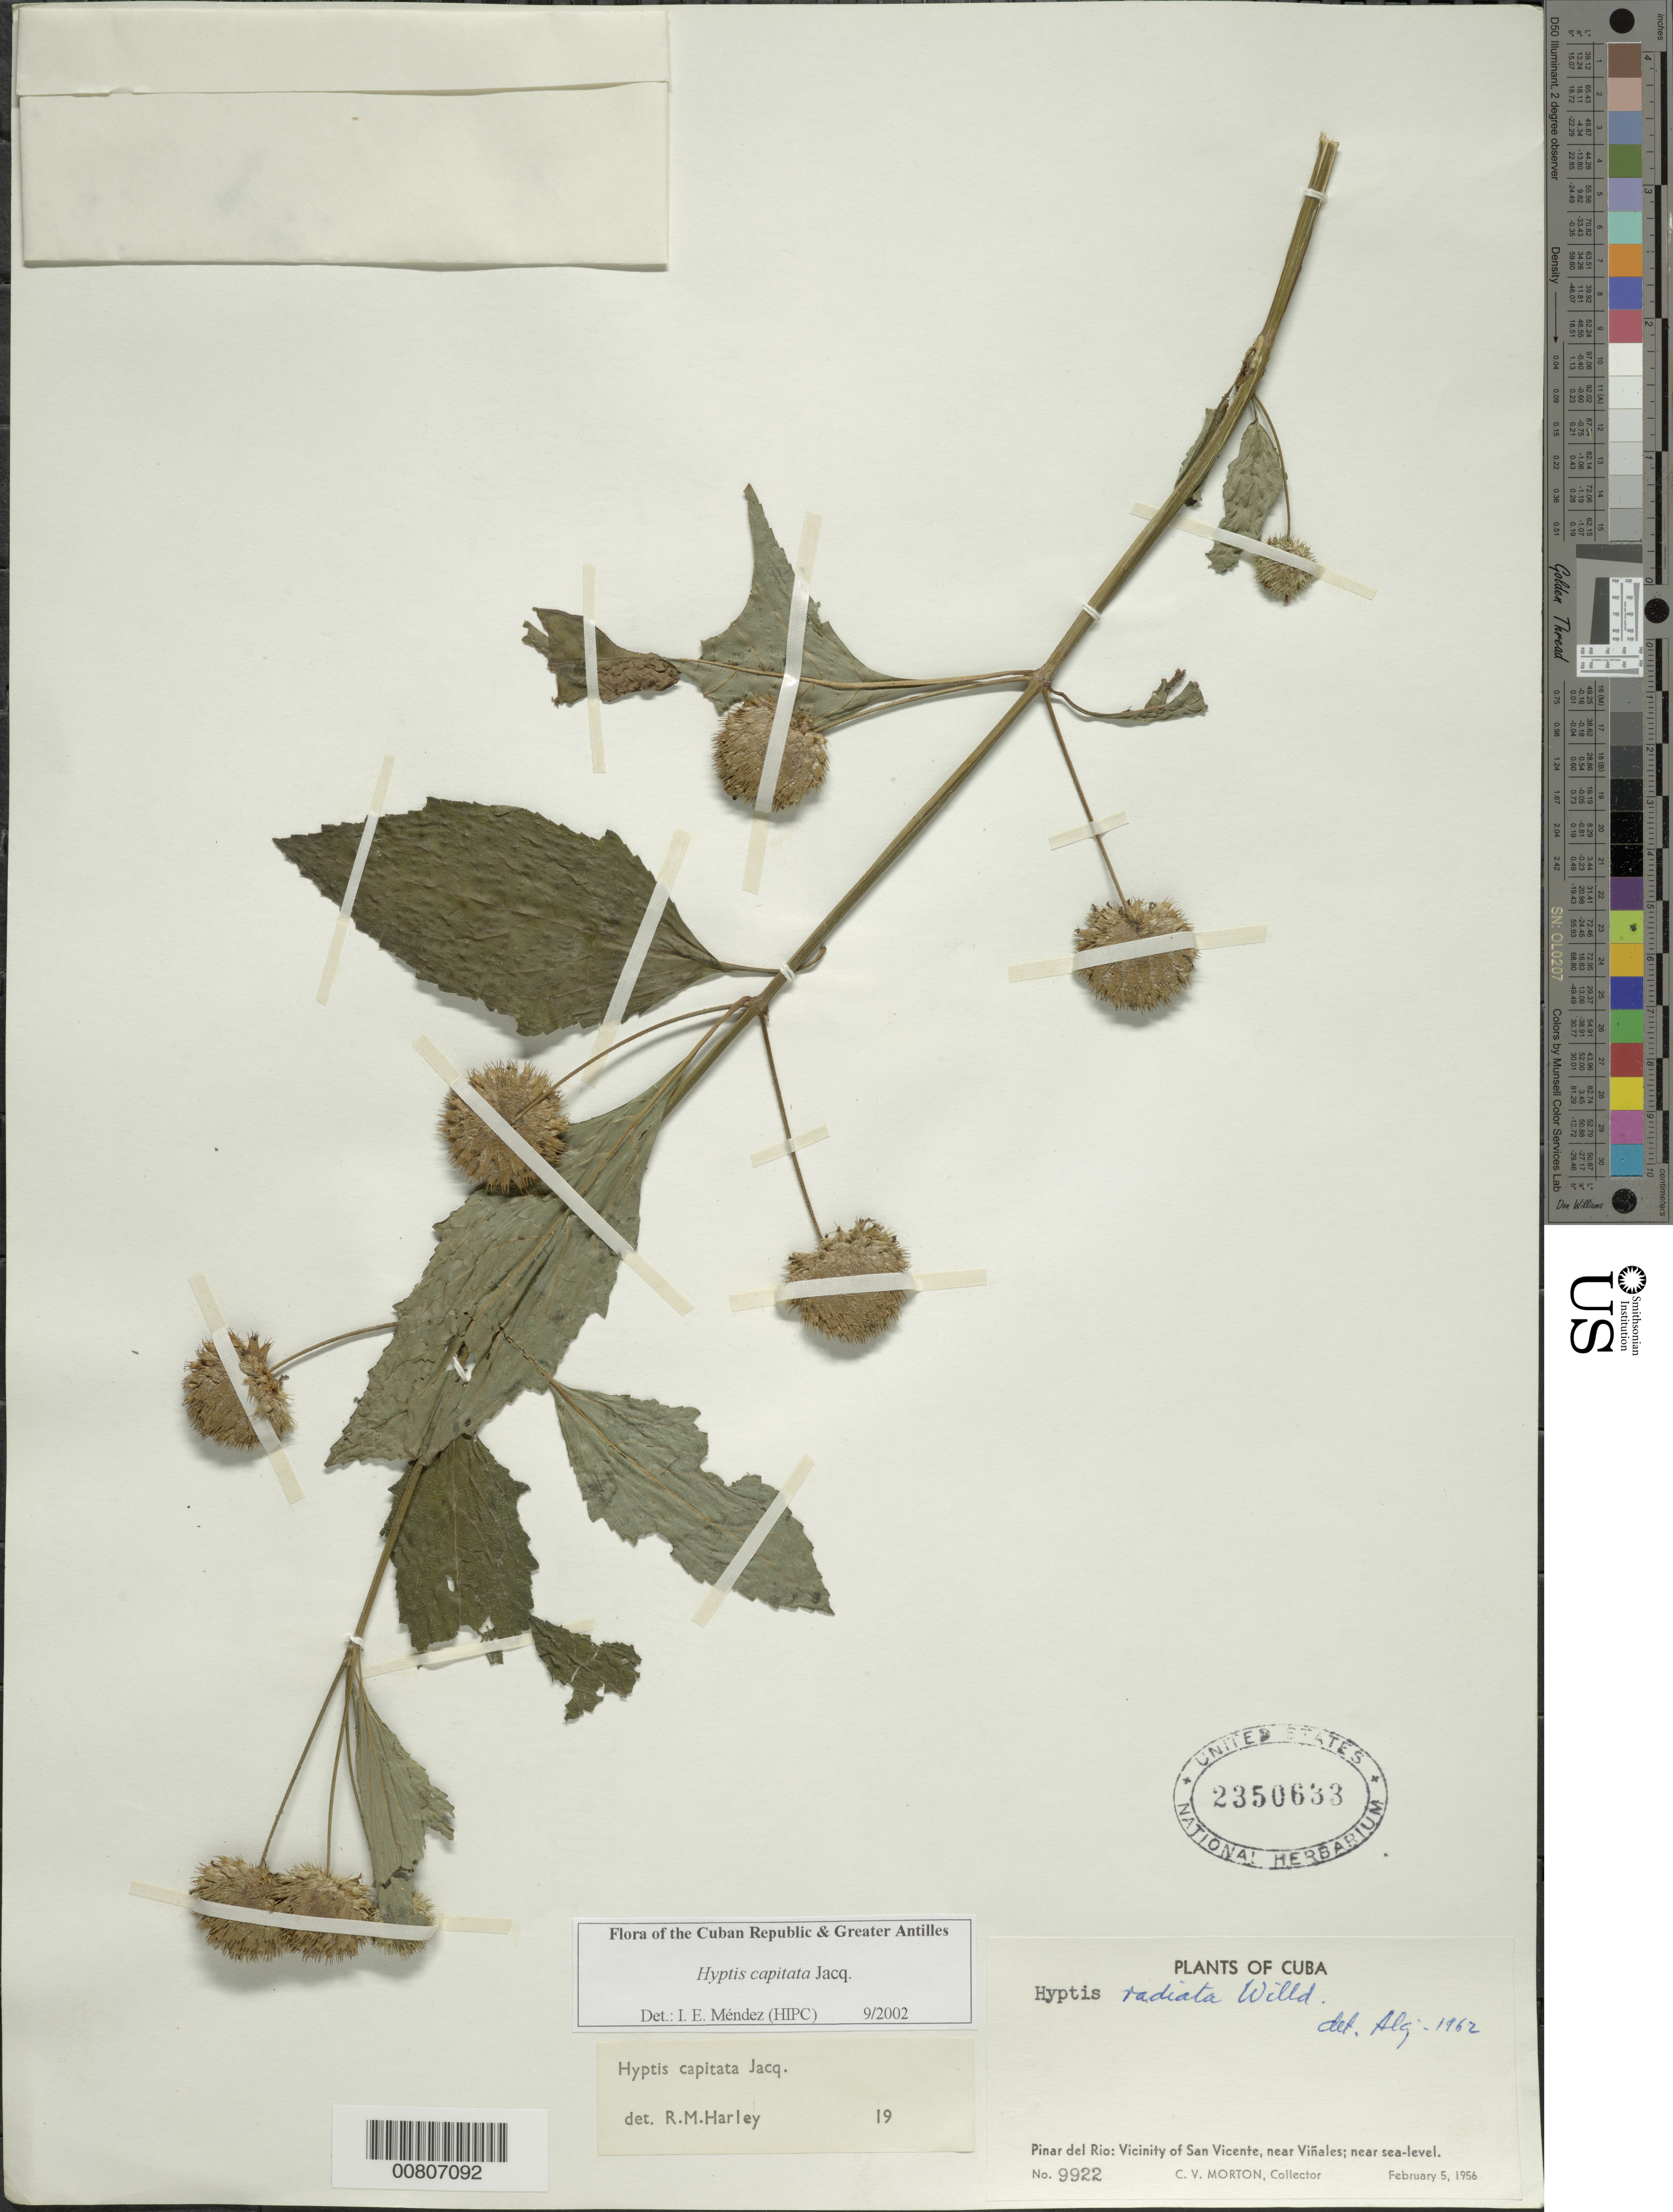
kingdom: Plantae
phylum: Tracheophyta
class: Magnoliopsida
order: Lamiales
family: Lamiaceae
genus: Hyptis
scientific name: Hyptis capitata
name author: Jacq.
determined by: Méndez, Isidro E., (HIPC)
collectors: C. V. Morton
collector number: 9922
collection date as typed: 05 Feb 1956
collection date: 1956-02-05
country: Cuba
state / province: Pinar del Rio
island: Cuba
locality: San Vicente vicinity, near Viñales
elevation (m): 0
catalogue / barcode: US 2350633